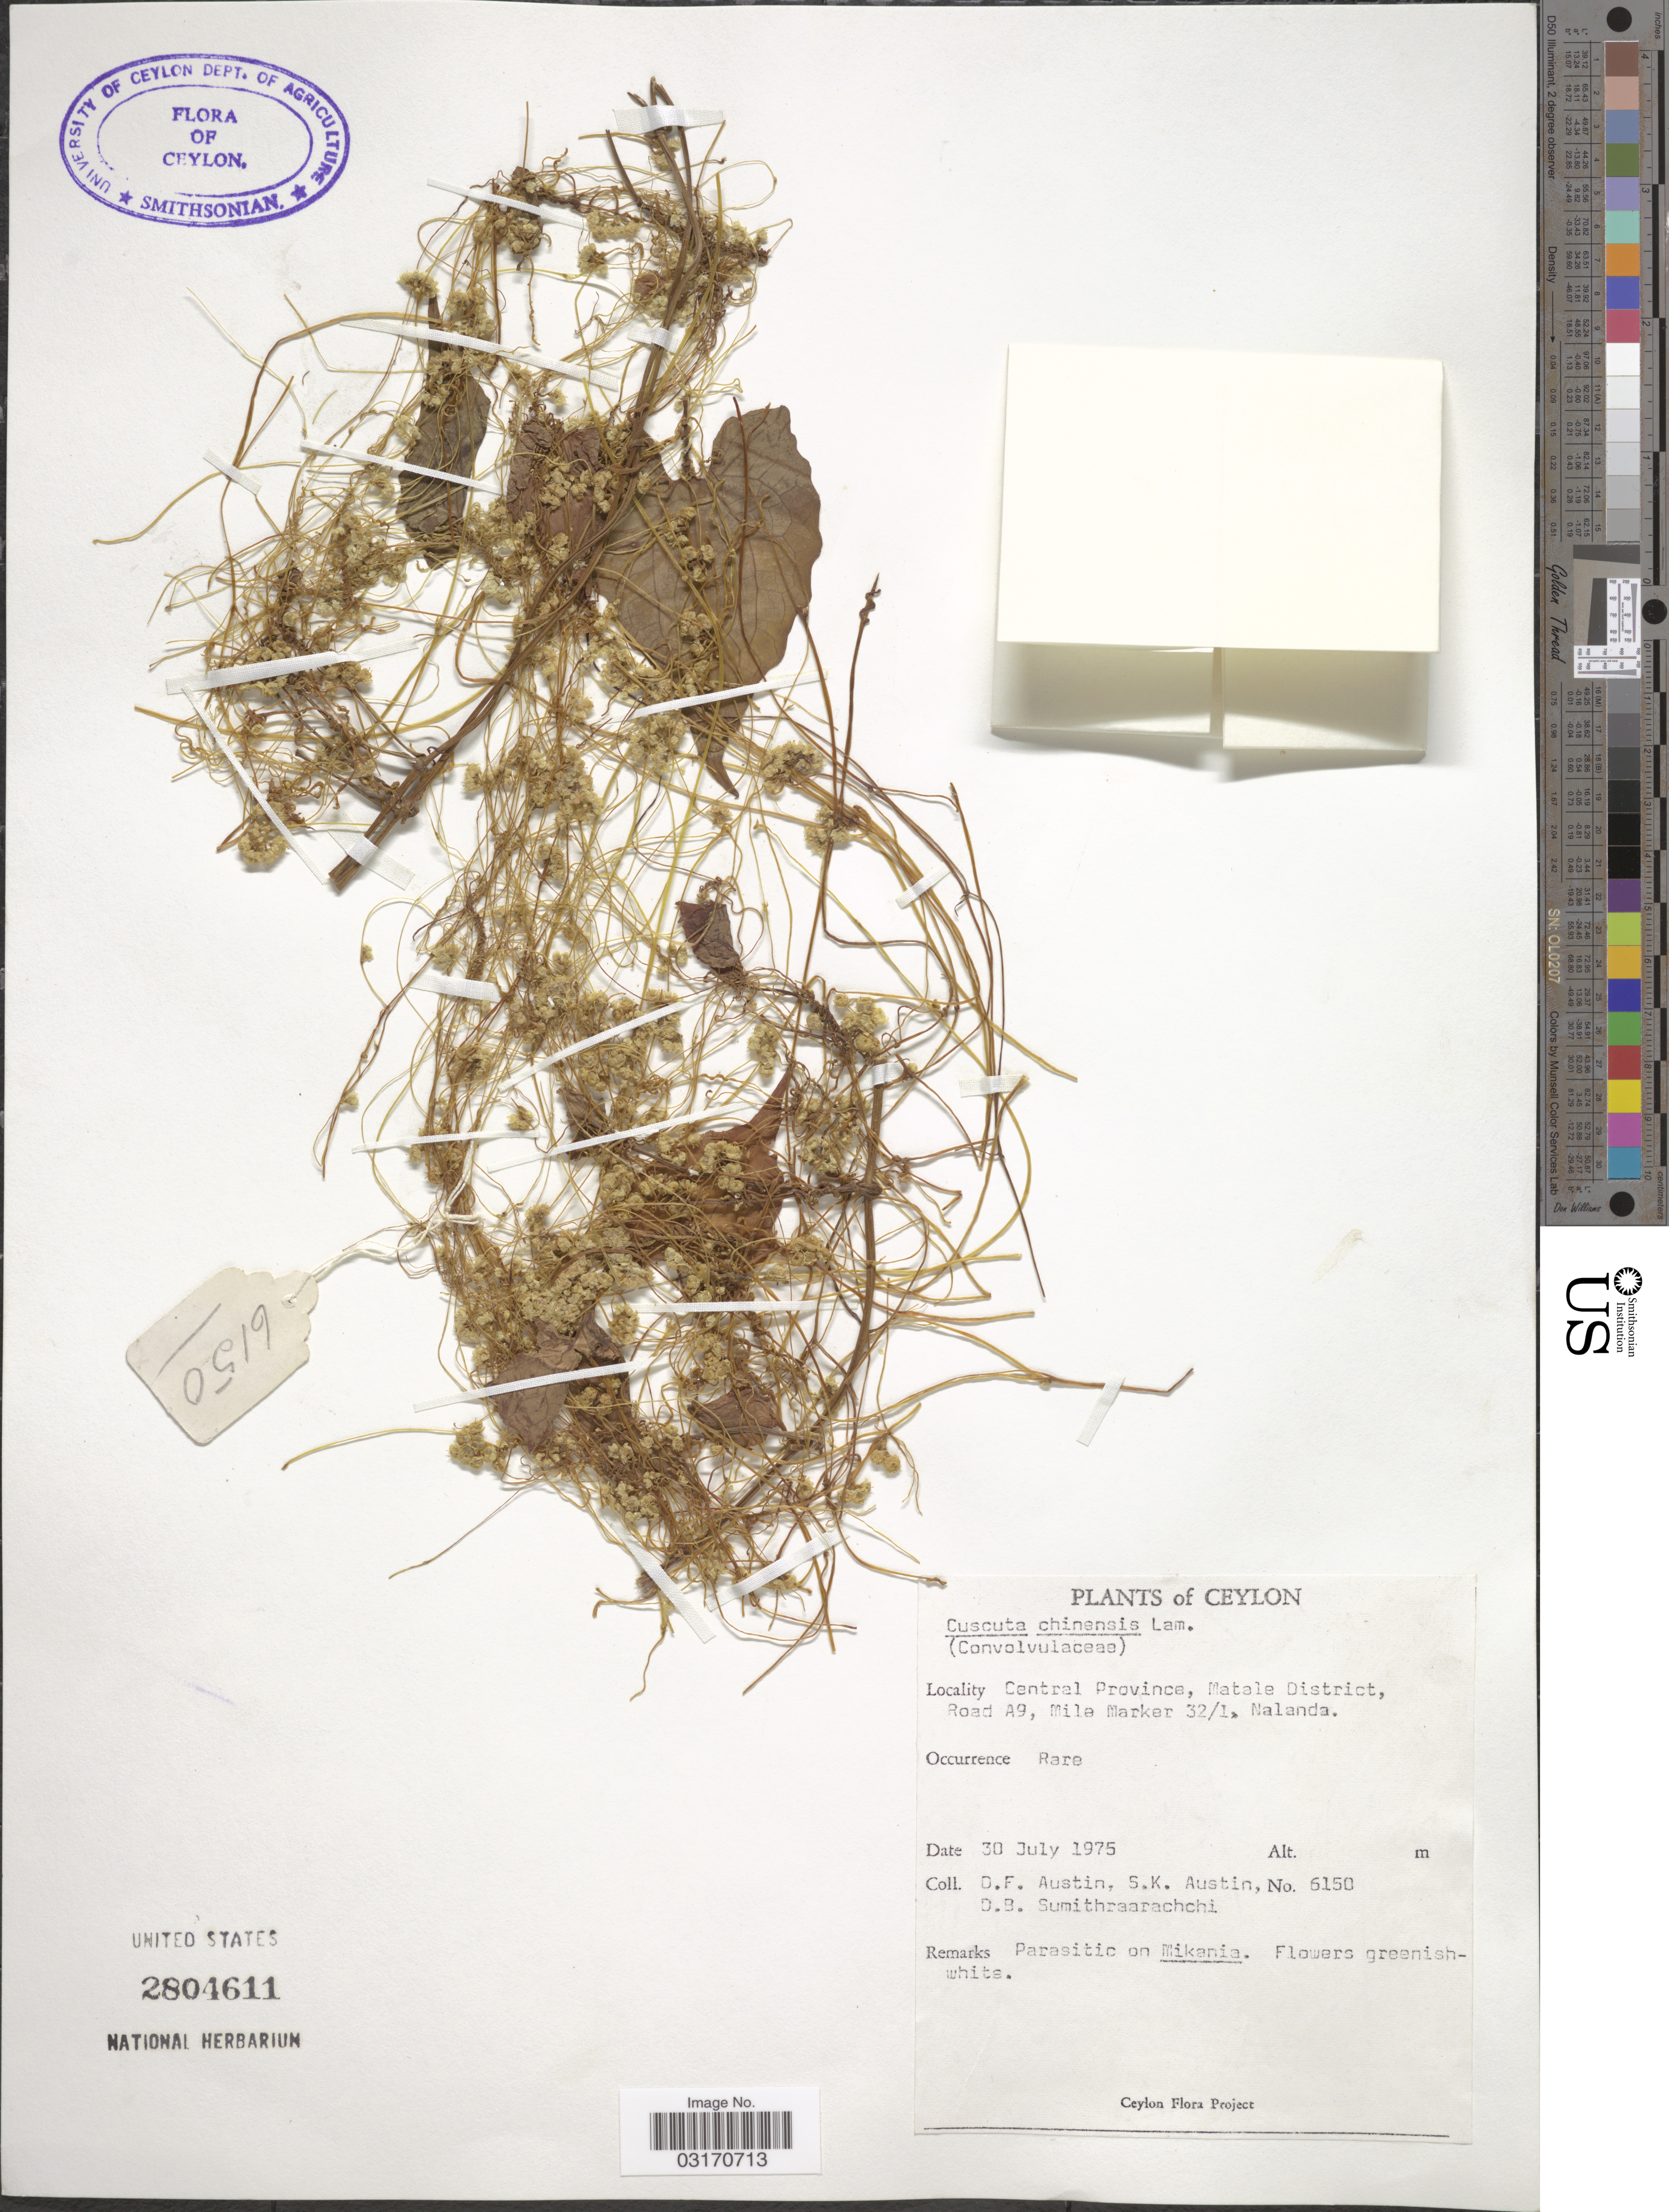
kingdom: Plantae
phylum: Tracheophyta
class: Magnoliopsida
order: Solanales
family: Convolvulaceae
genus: Cuscuta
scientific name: Cuscuta chinensis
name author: Lam.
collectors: D. Austin, S. Austin & D. B. Sumithraarachchi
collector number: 6150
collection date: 1975-07-30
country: Sri Lanka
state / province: Central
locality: Ceylon. Central Province, Matale District, Road A9, Mile Marker 32/1, Nalanda.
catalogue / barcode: US 2804611